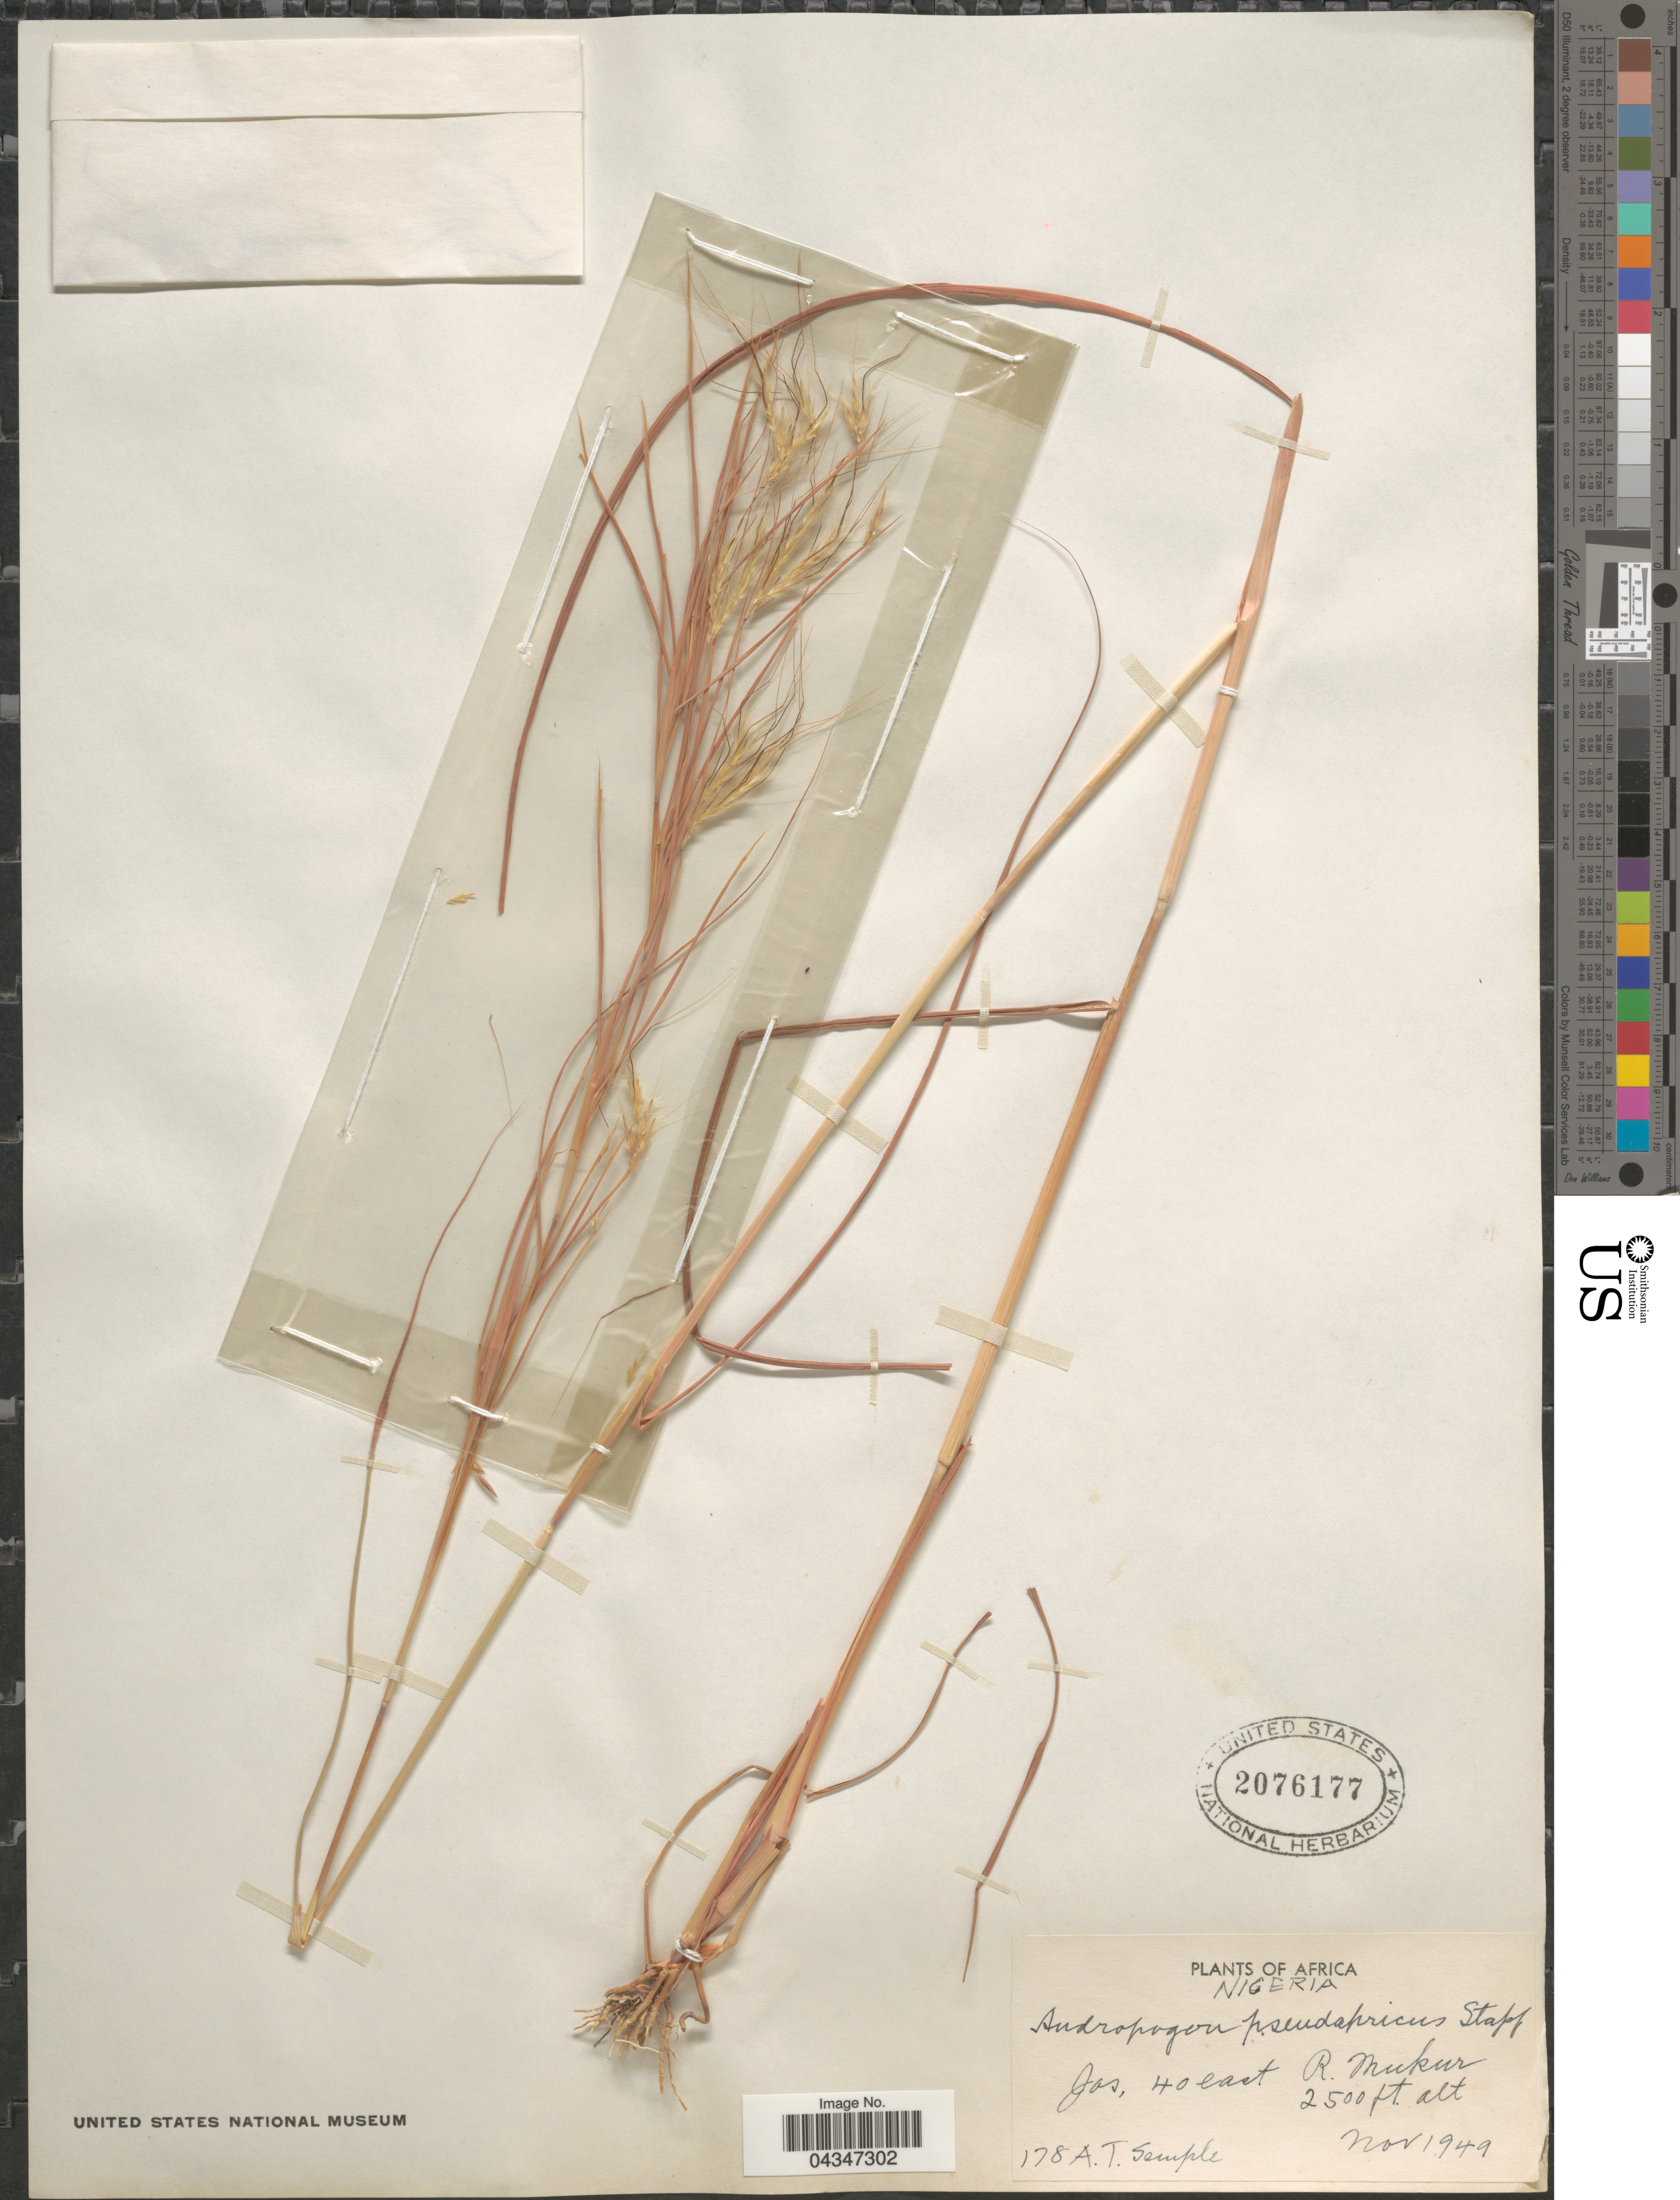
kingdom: Plantae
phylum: Tracheophyta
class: Liliopsida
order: Poales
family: Poaceae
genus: Andropogon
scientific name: Andropogon pseudapricus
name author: Stapf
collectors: A. Semple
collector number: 178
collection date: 1949-11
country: Nigeria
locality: Jas, 40 east R. Mukur.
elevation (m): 762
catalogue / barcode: US 2076177